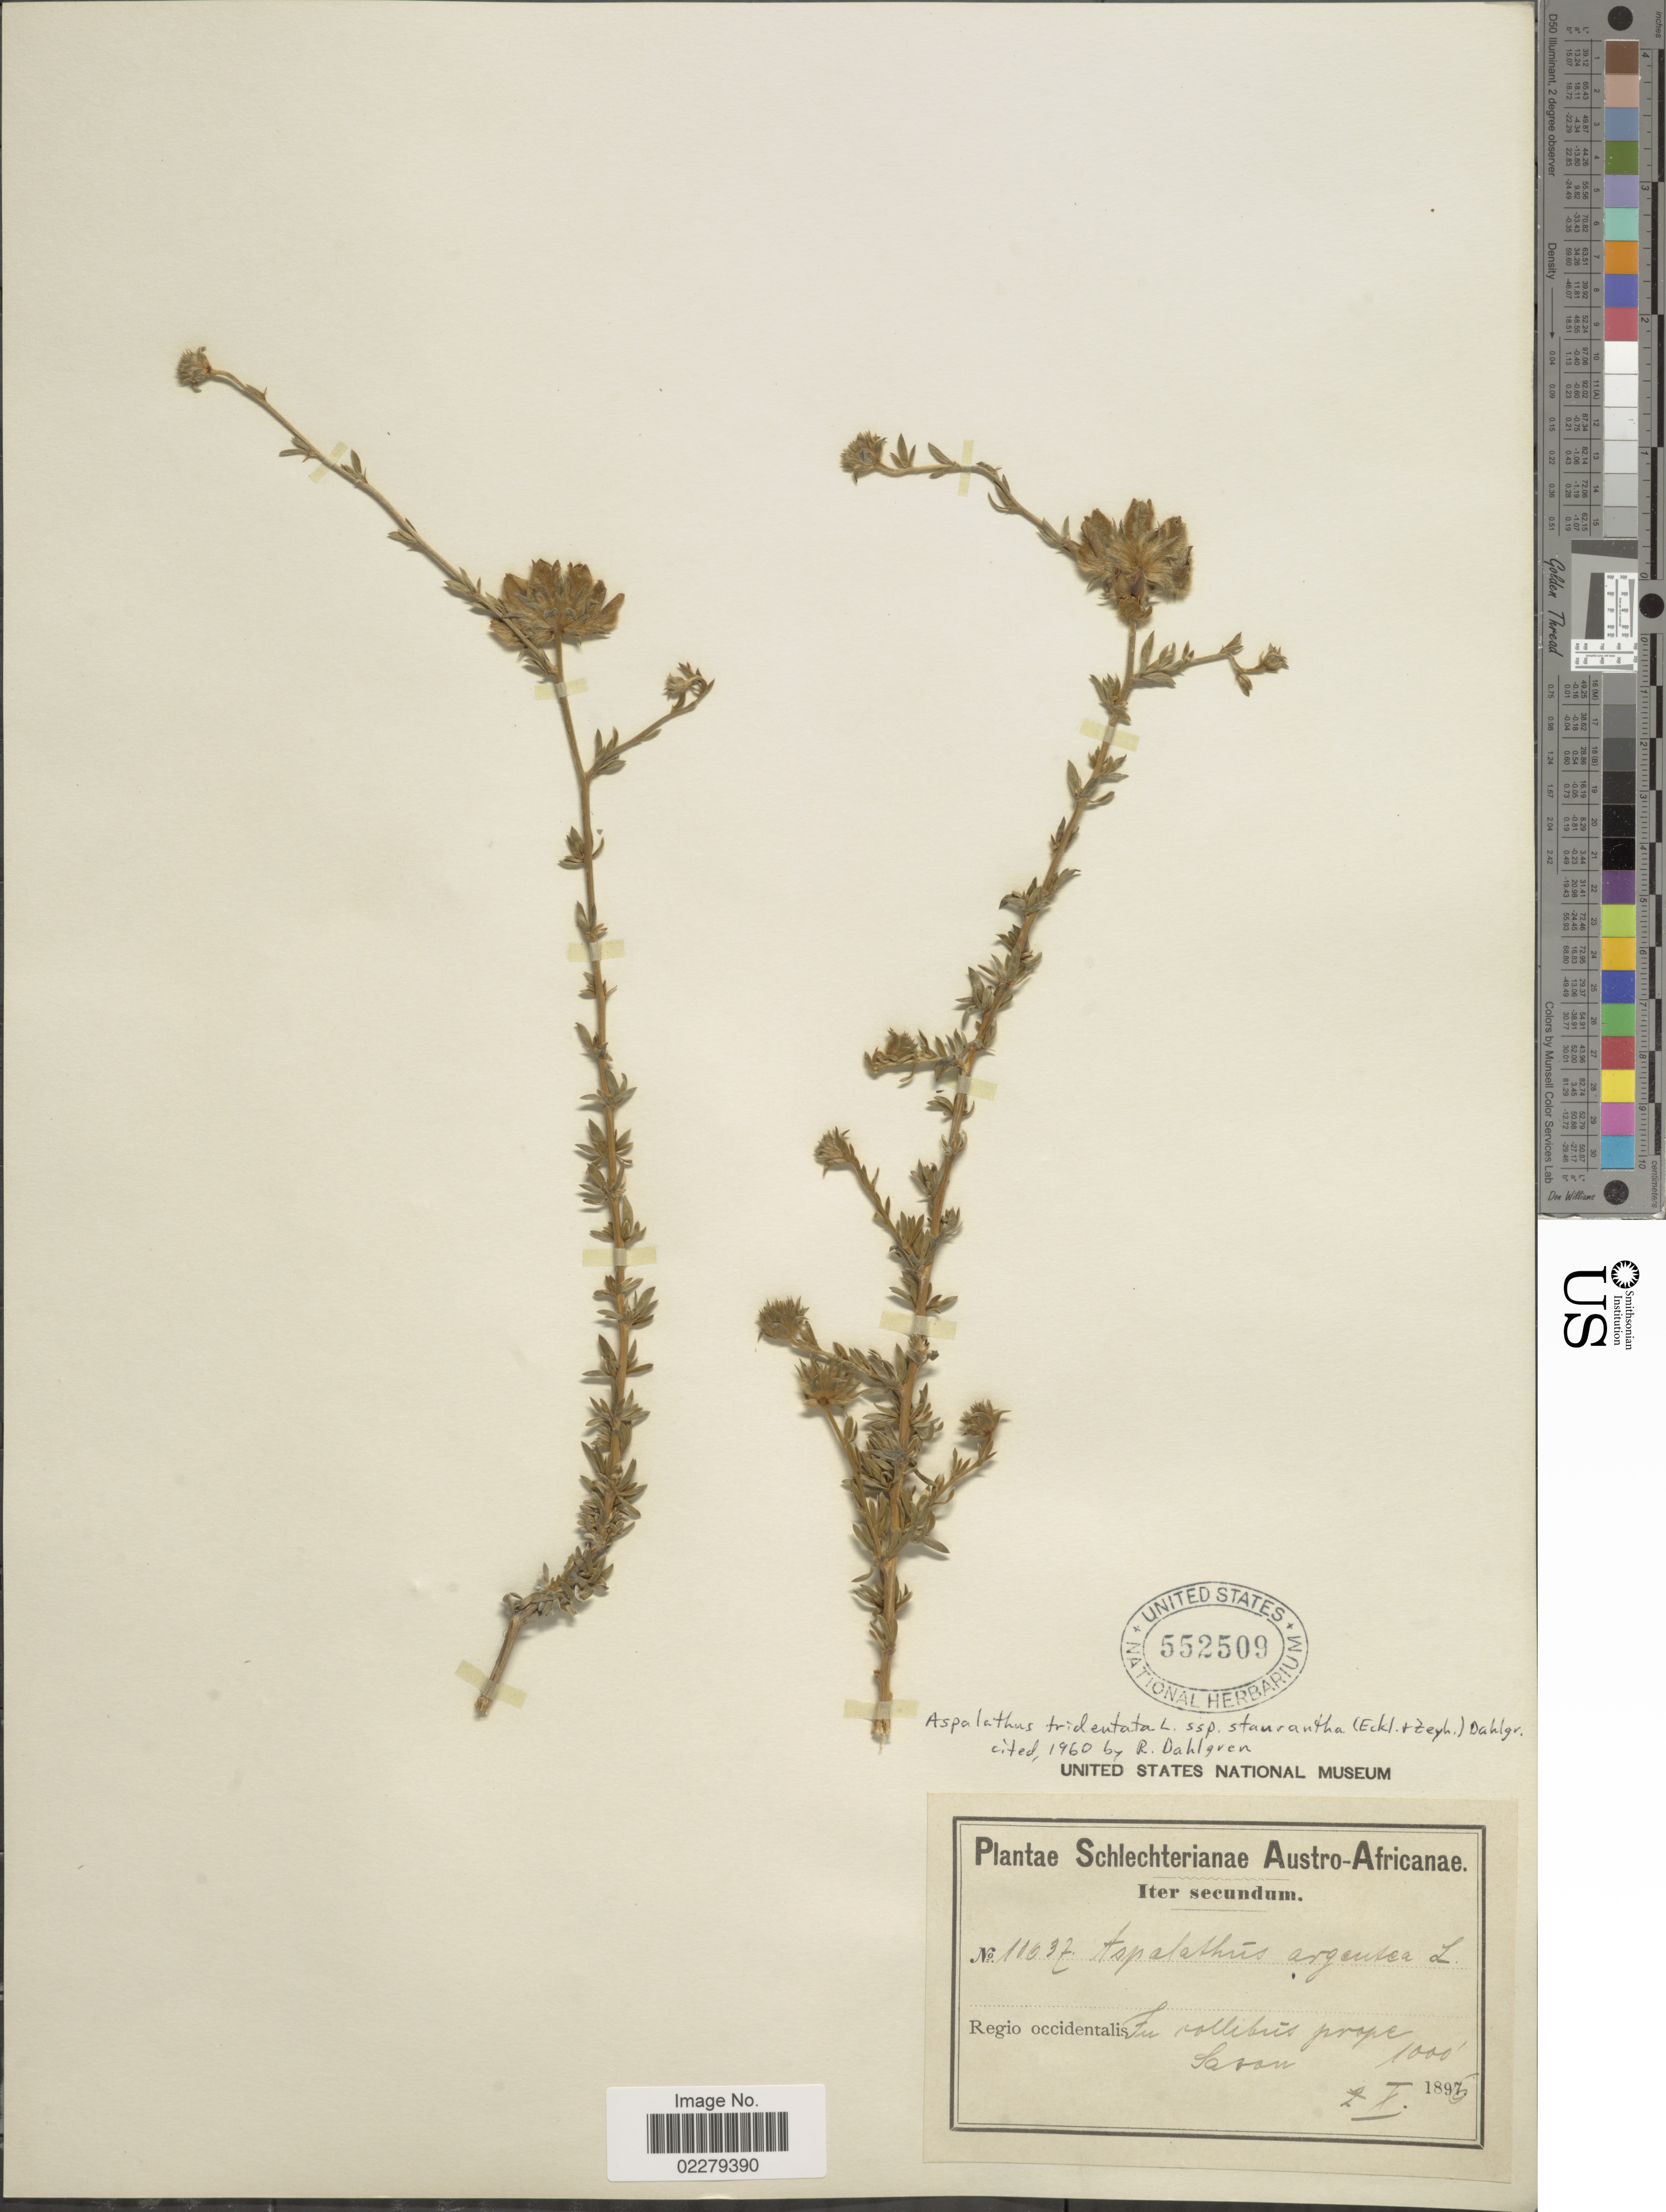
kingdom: Plantae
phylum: Tracheophyta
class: Magnoliopsida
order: Fabales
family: Fabaceae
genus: Aspalathus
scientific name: Aspalathus tridentata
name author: Eckl. & Zeyh.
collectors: Schlechter, --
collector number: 11037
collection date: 1897-10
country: South Africa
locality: Austro- Africanae. Regio occidentalis, In collibus prope Saron.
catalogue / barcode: US 552509